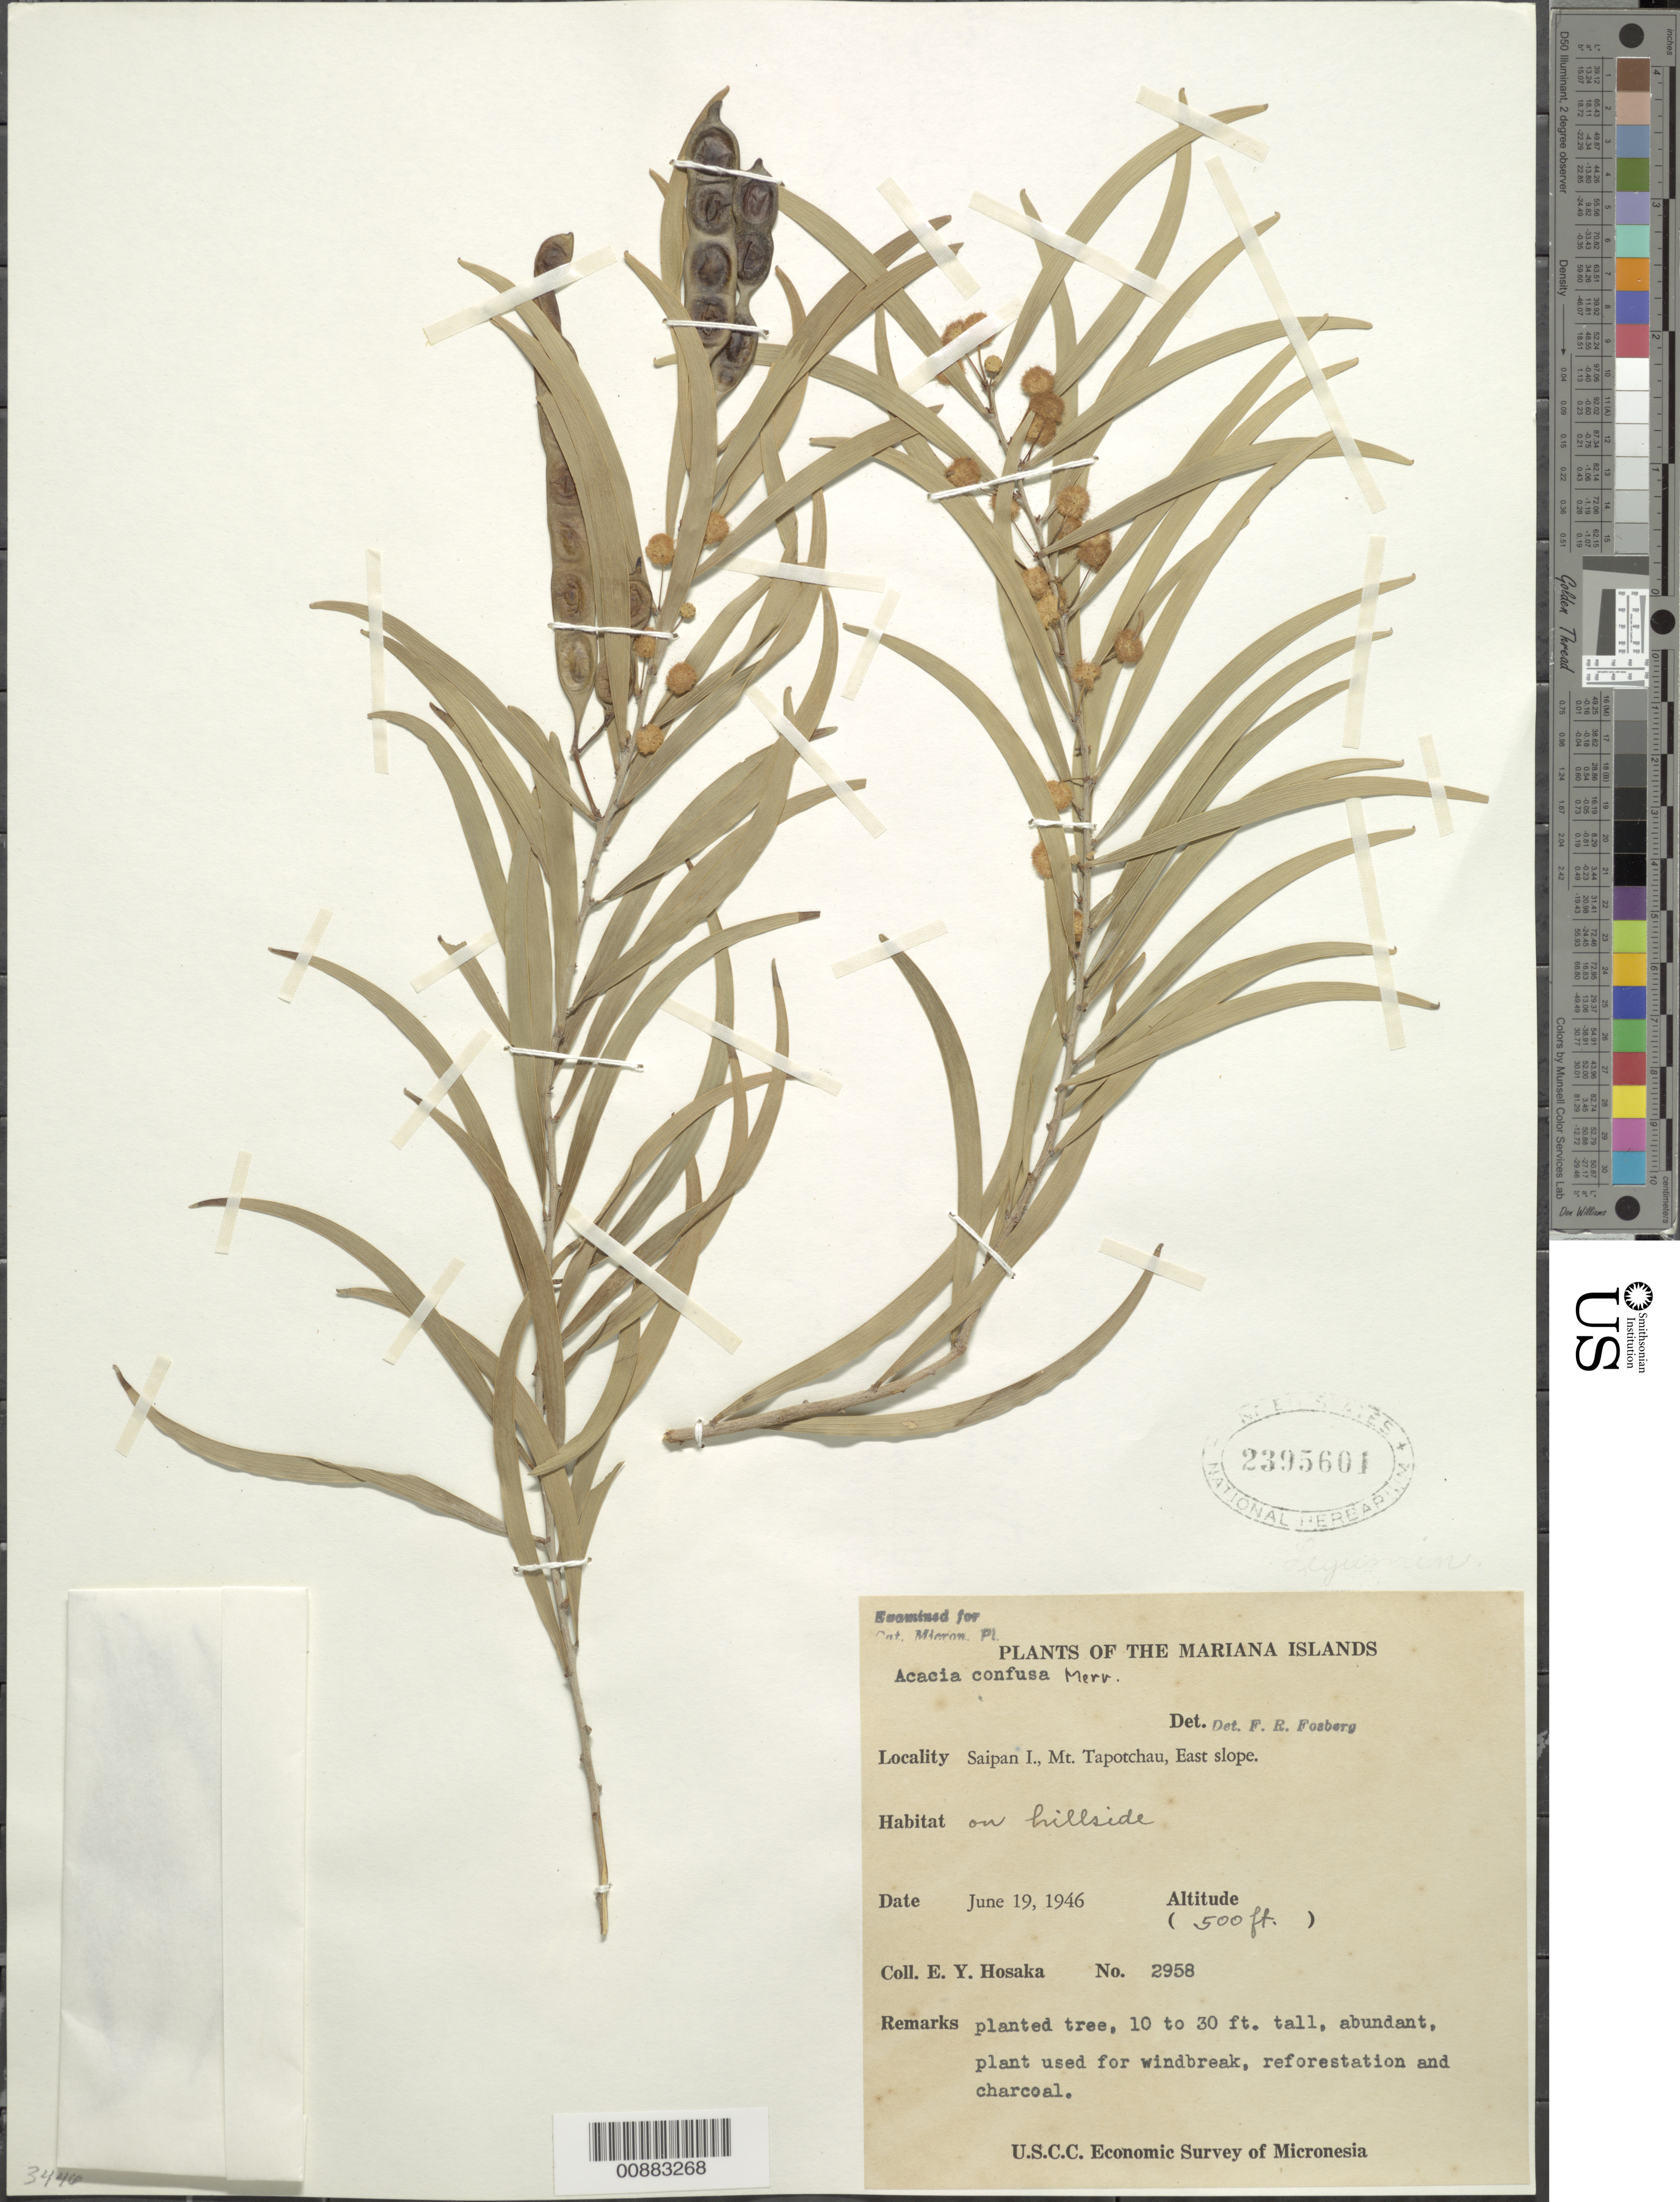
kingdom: Plantae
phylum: Tracheophyta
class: Magnoliopsida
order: Fabales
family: Fabaceae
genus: Acacia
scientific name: Acacia confusa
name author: Merr.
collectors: E. Y. Hosaka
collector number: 2958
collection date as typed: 19 Jun 1946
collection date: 1946-06-19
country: Northern Mariana Islands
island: Saipan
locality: Mt. Tapotchau, East slope.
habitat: On hillside. Planted tree.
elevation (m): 152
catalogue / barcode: US 2395601